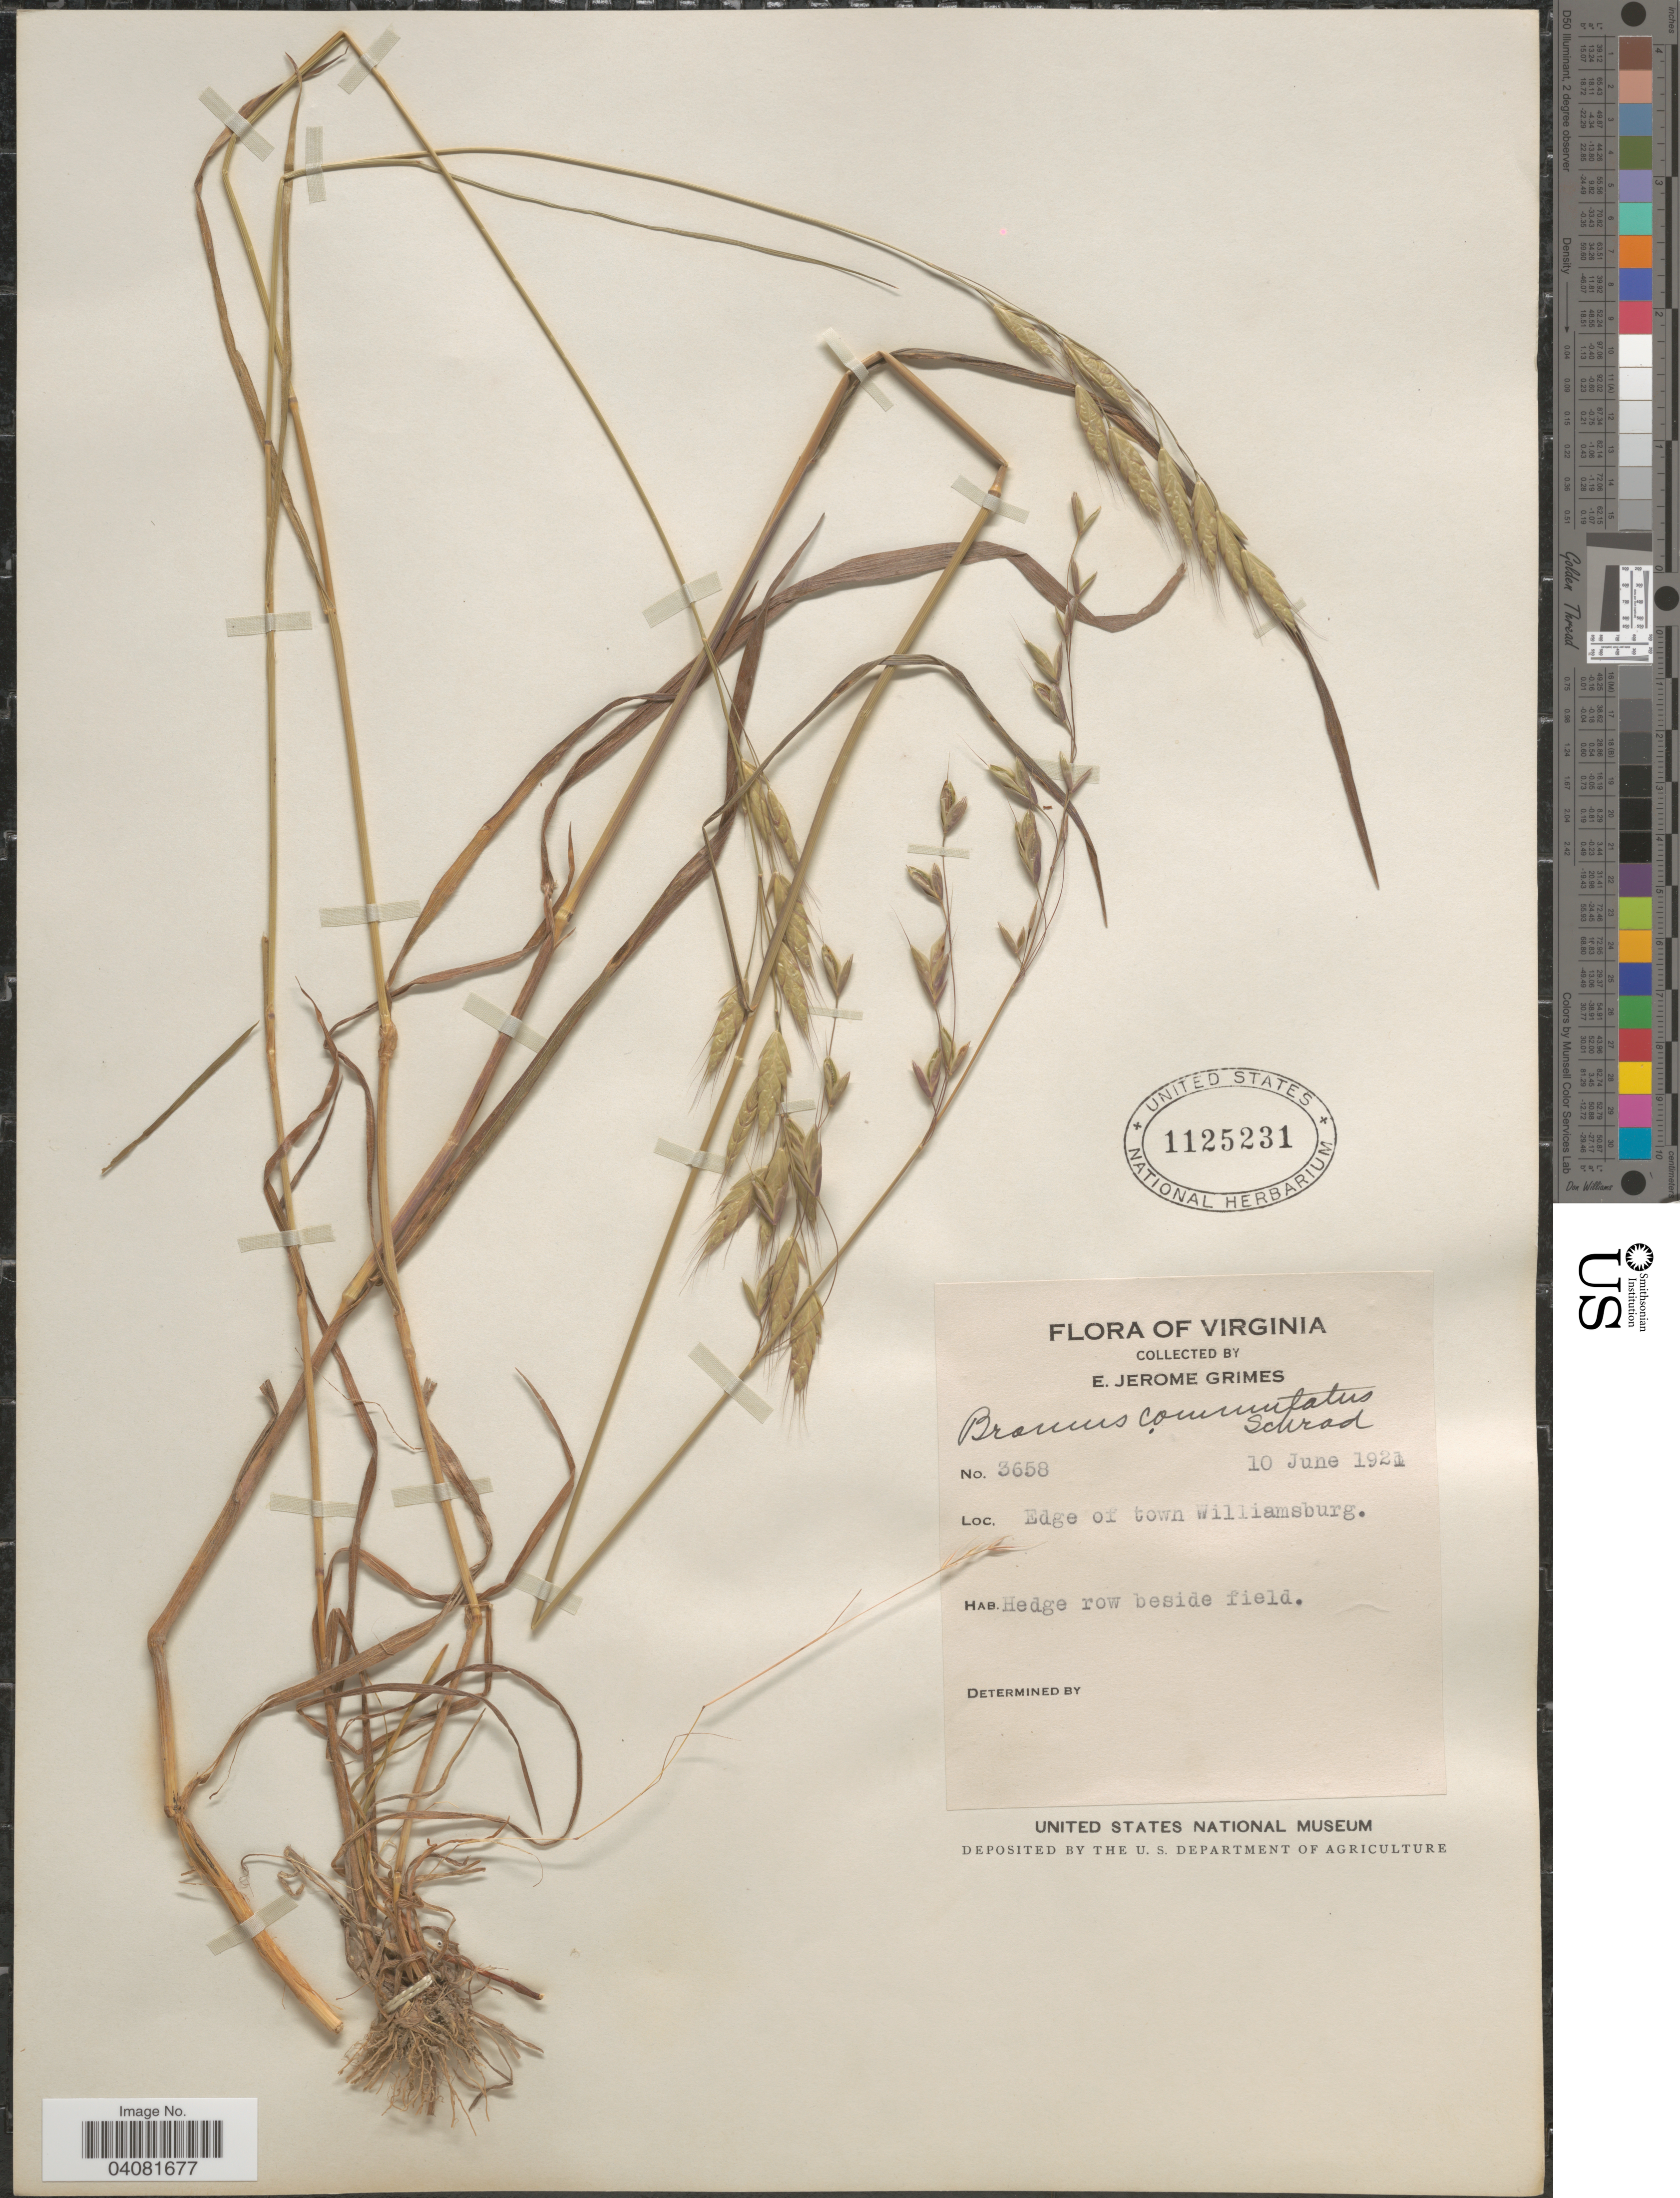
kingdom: Plantae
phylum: Tracheophyta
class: Liliopsida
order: Poales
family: Poaceae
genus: Bromus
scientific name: Bromus commutatus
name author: Schrad.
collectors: E. J. Grimes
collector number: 3658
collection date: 1921-06-10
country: United States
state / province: Virginia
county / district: City of Williamsburg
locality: Edge of town Williamsburg.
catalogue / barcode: US 1125231